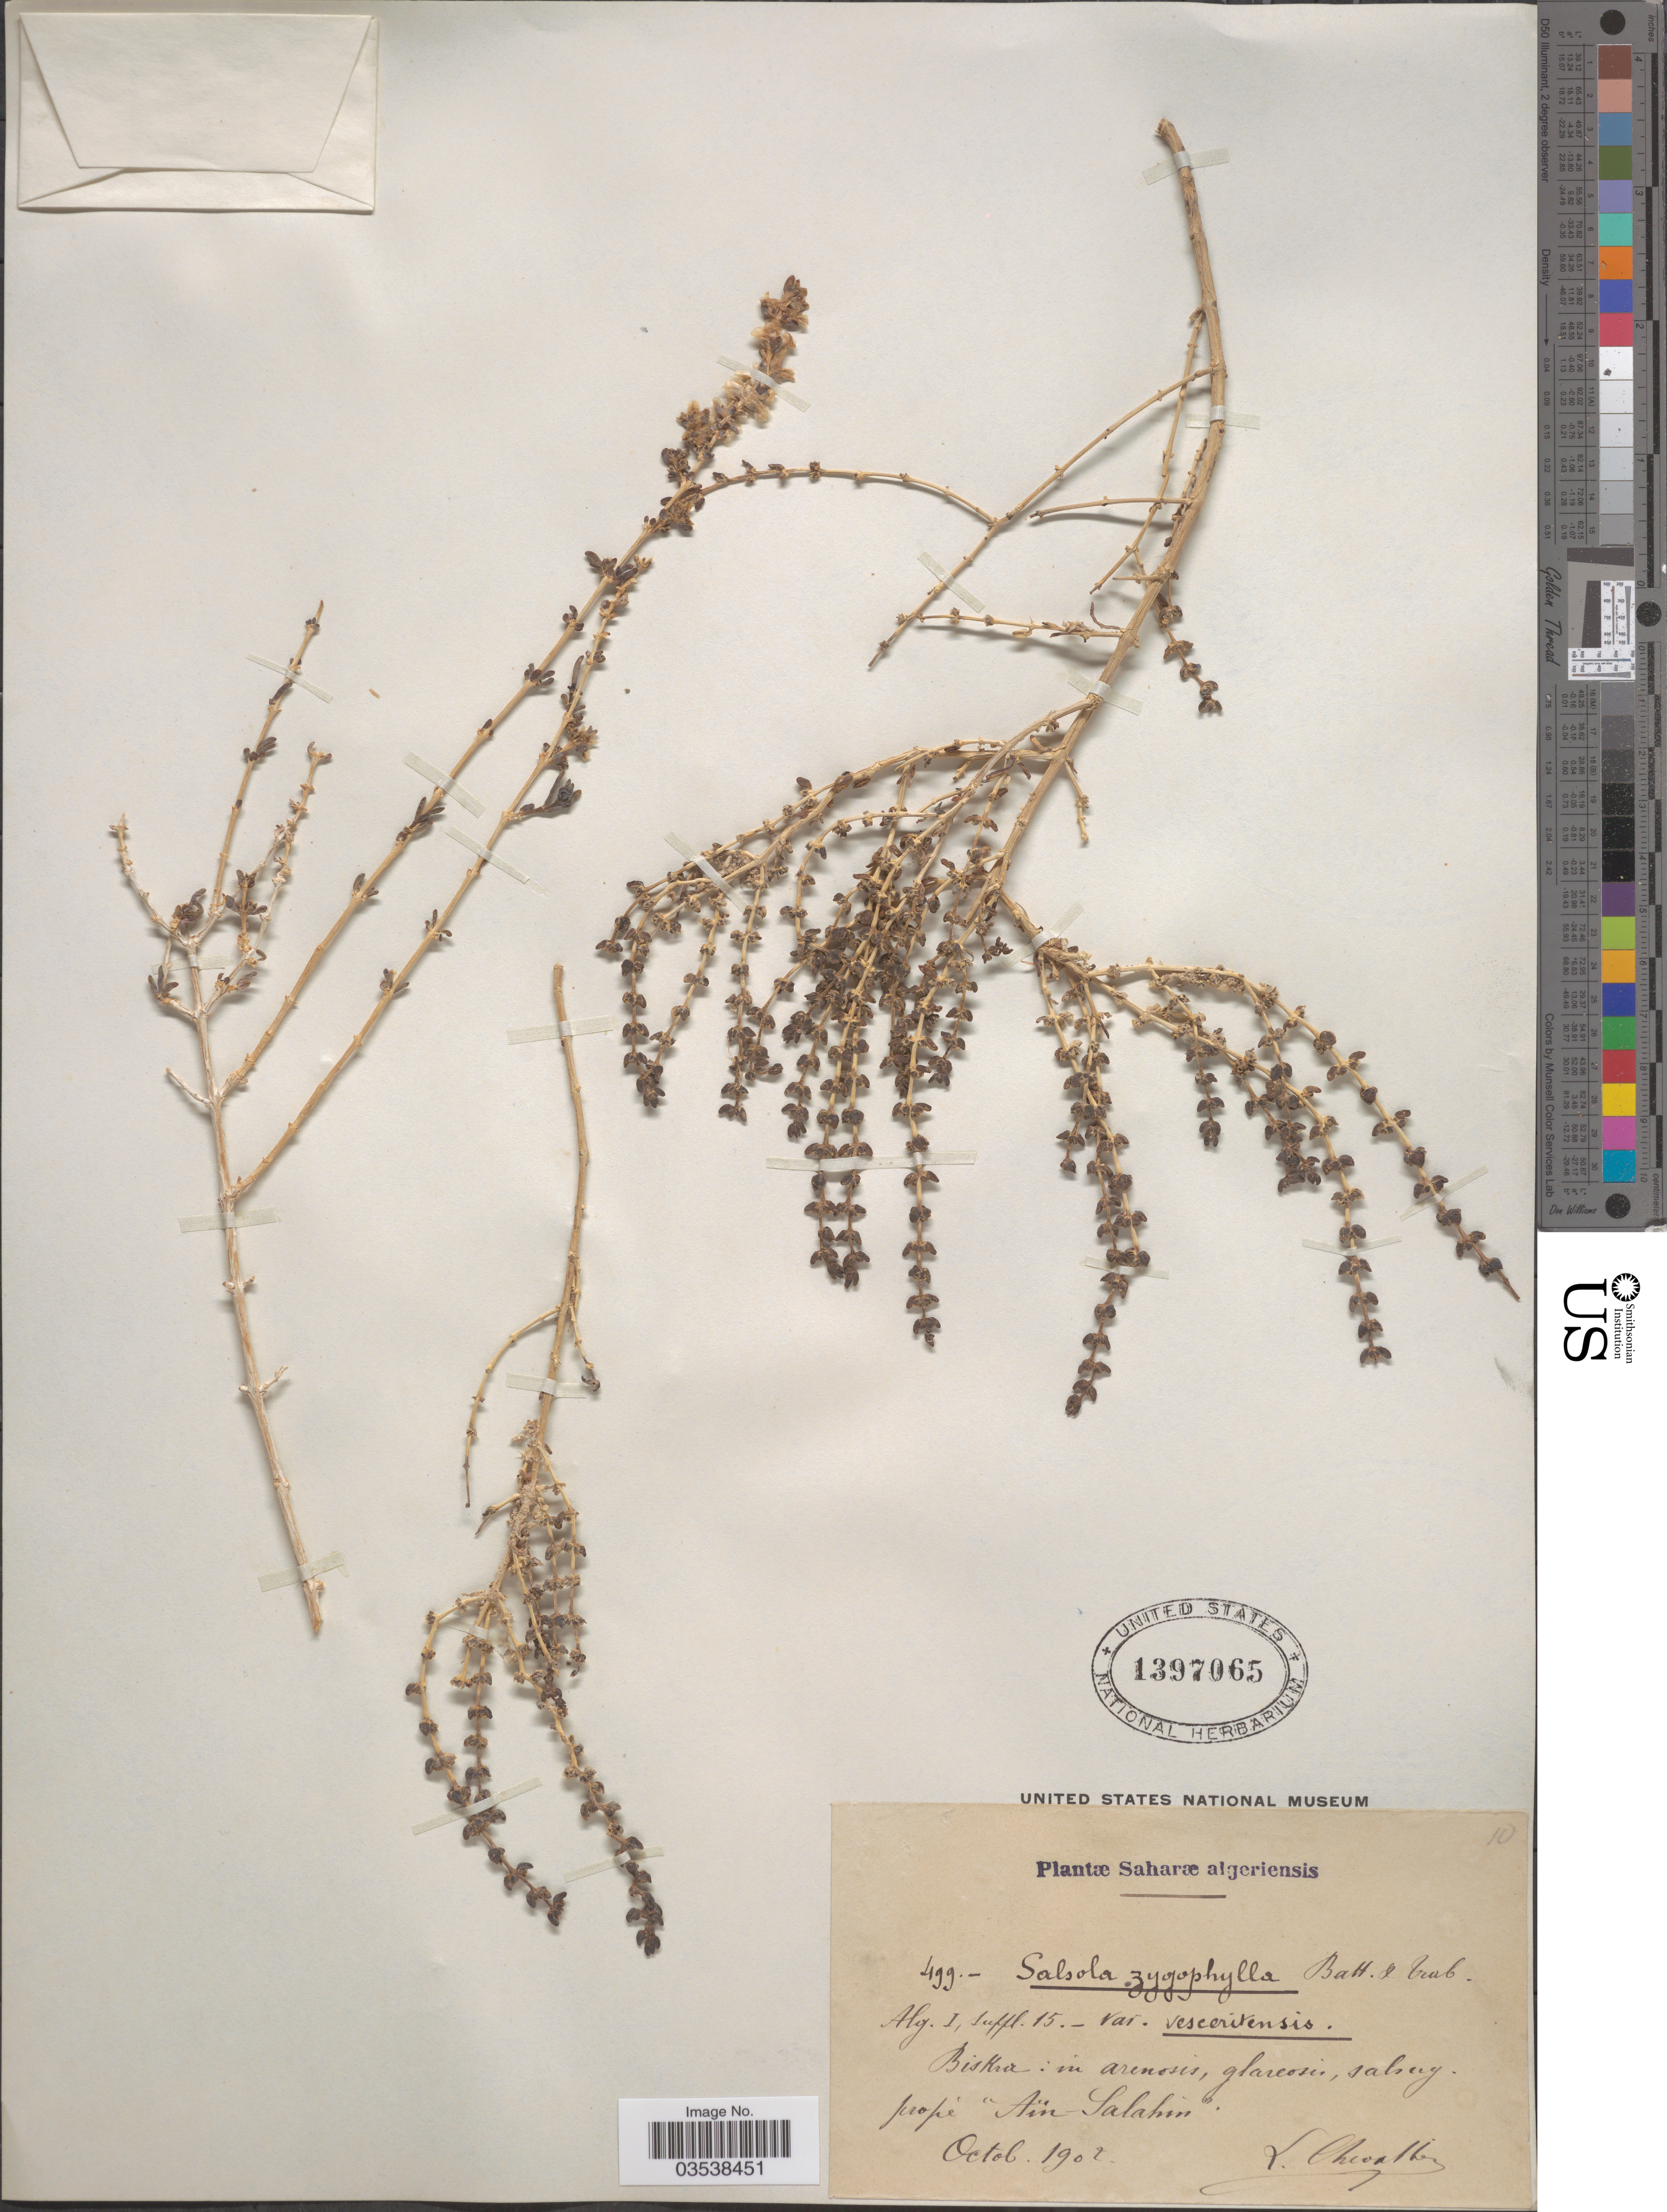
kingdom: Plantae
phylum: Tracheophyta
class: Magnoliopsida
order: Caryophyllales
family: Amaranthaceae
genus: Soda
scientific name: Soda cruciata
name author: (L. Chevall. ex Batt. & Trab.) Akhani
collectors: L. Chevallier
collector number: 499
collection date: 1902-10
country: Algeria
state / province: Biskra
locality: Saharæ algeriensis. Biskra: in arenosis glareosis, salsug. propè "Äin Salahin".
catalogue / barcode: US 1397065